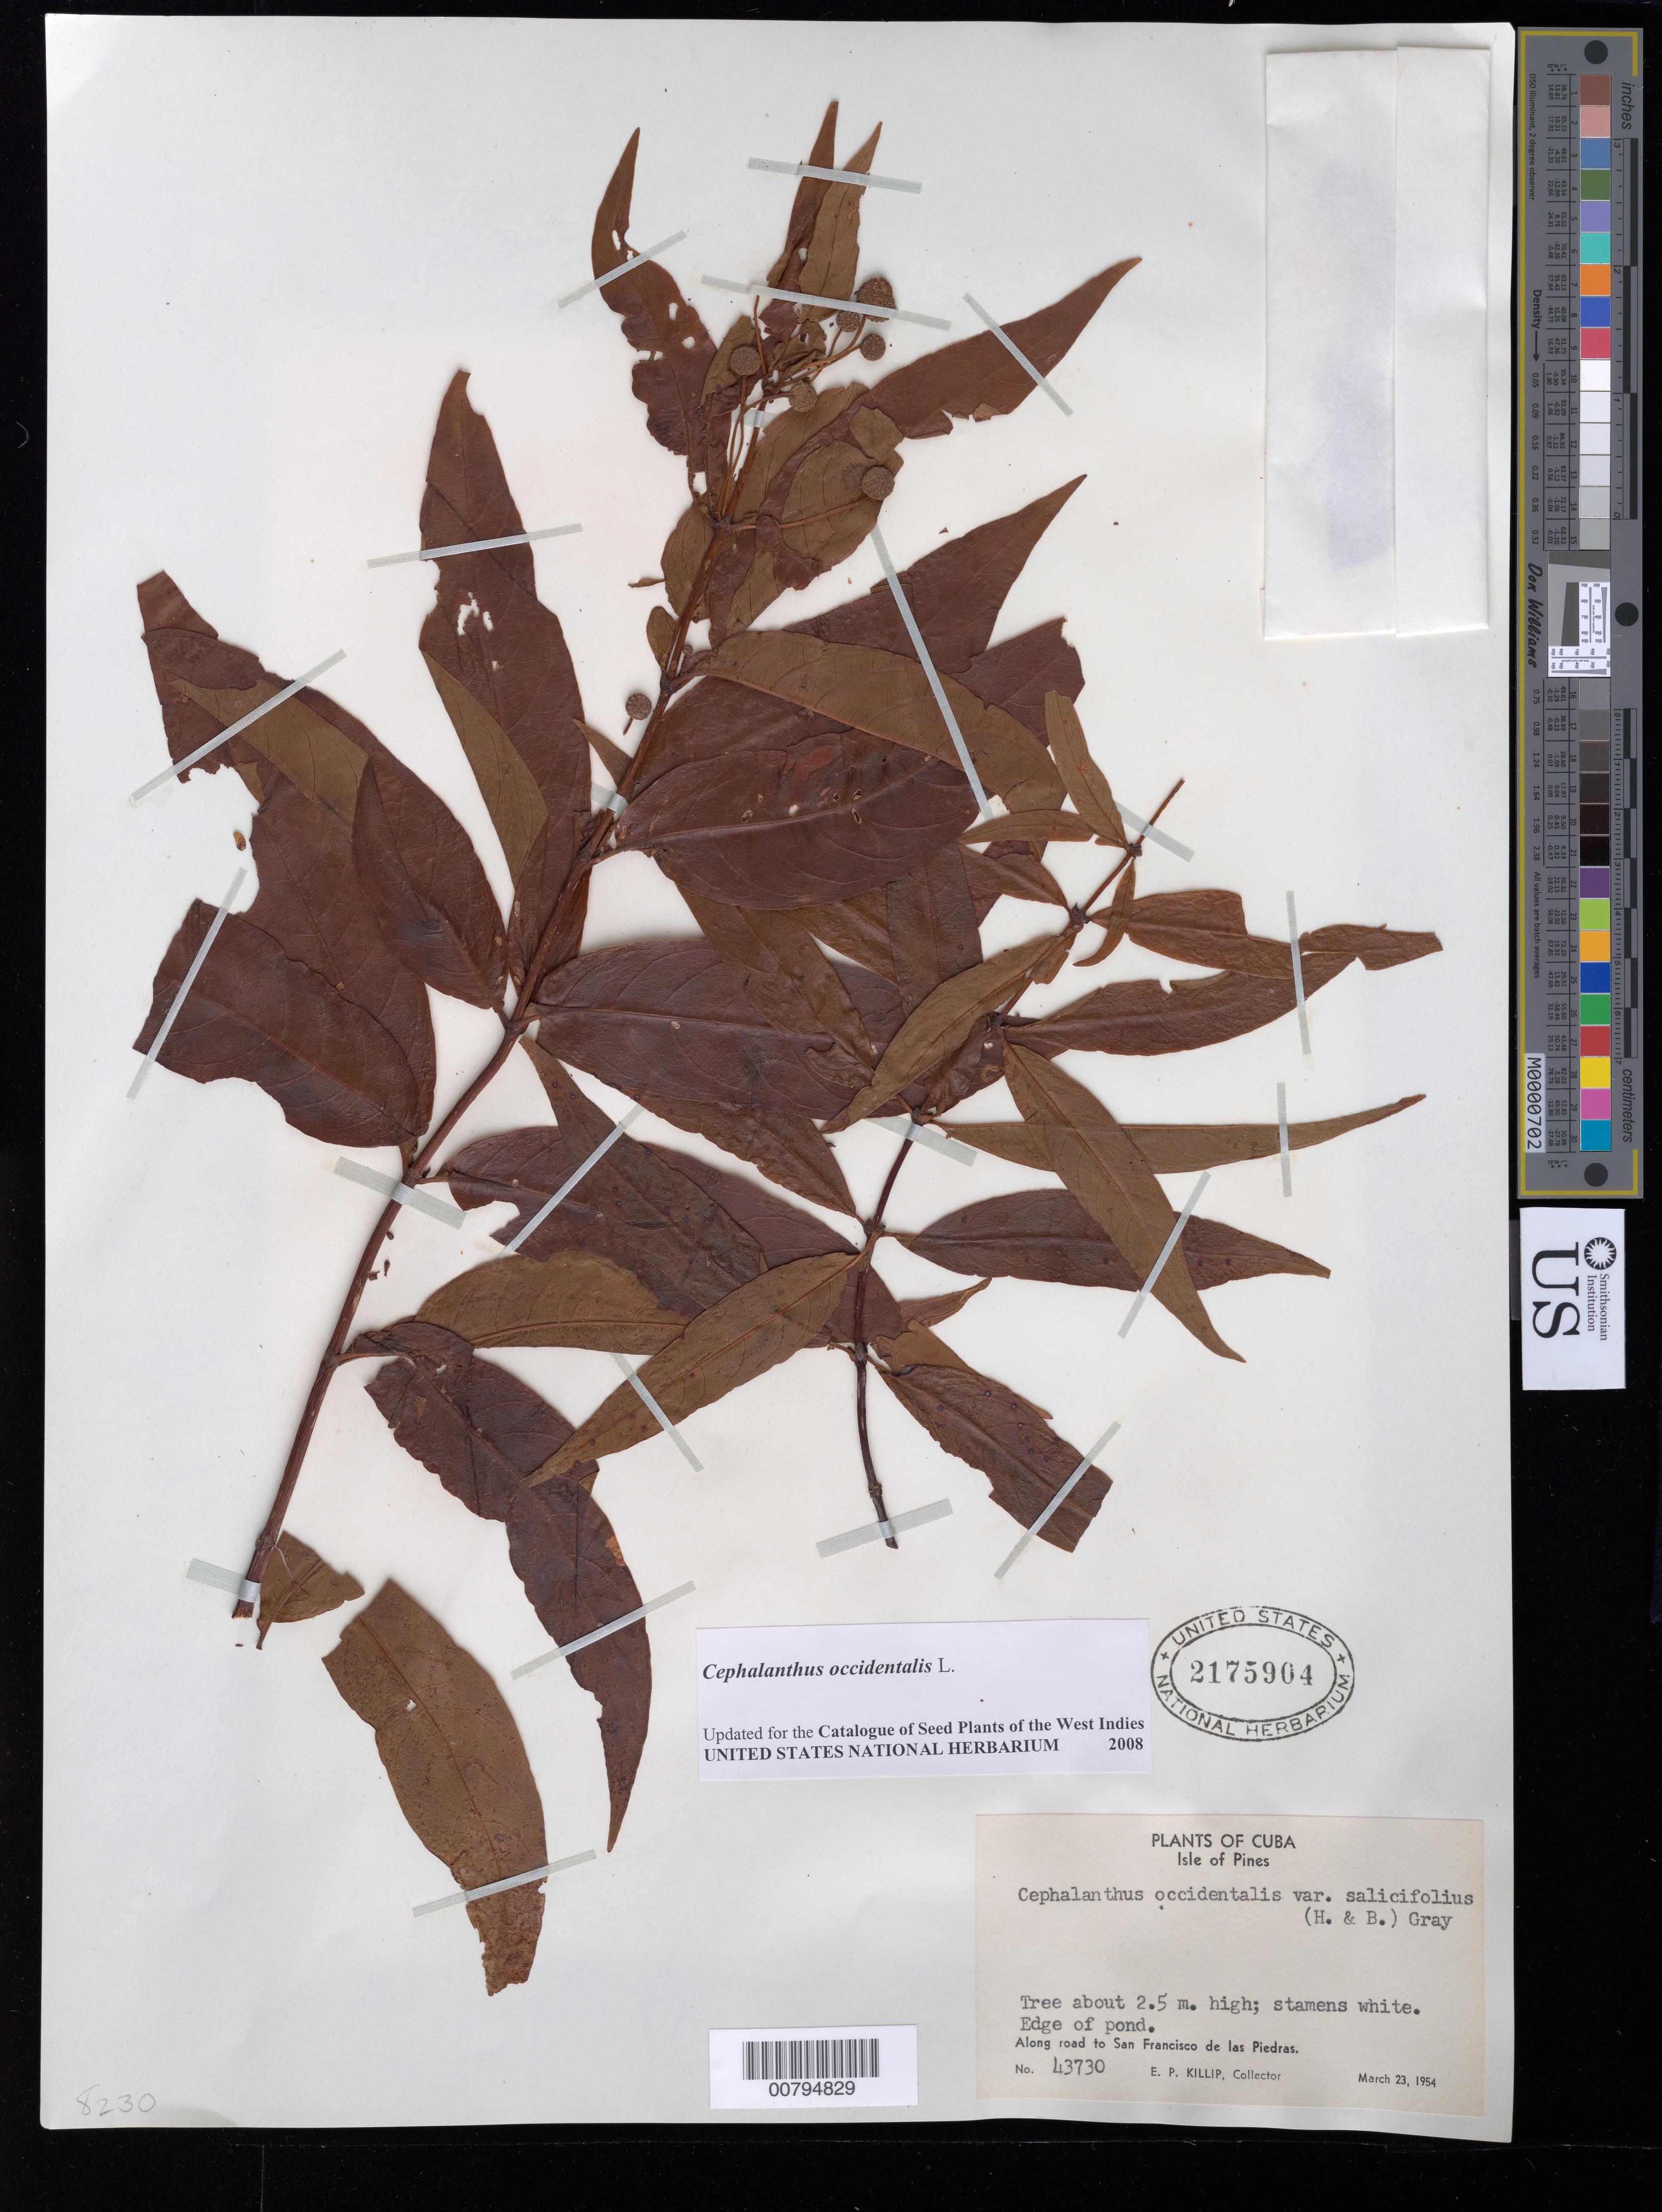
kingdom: Plantae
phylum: Tracheophyta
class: Magnoliopsida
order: Gentianales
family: Rubiaceae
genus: Cephalanthus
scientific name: Cephalanthus occidentalis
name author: L.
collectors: E. P. Killip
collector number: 43730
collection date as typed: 23 Mar 1954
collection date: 1954-03-23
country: Cuba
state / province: Isla de La Juventud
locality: Along road to San Francisco de las Piedras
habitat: Edge of pond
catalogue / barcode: US 2175904